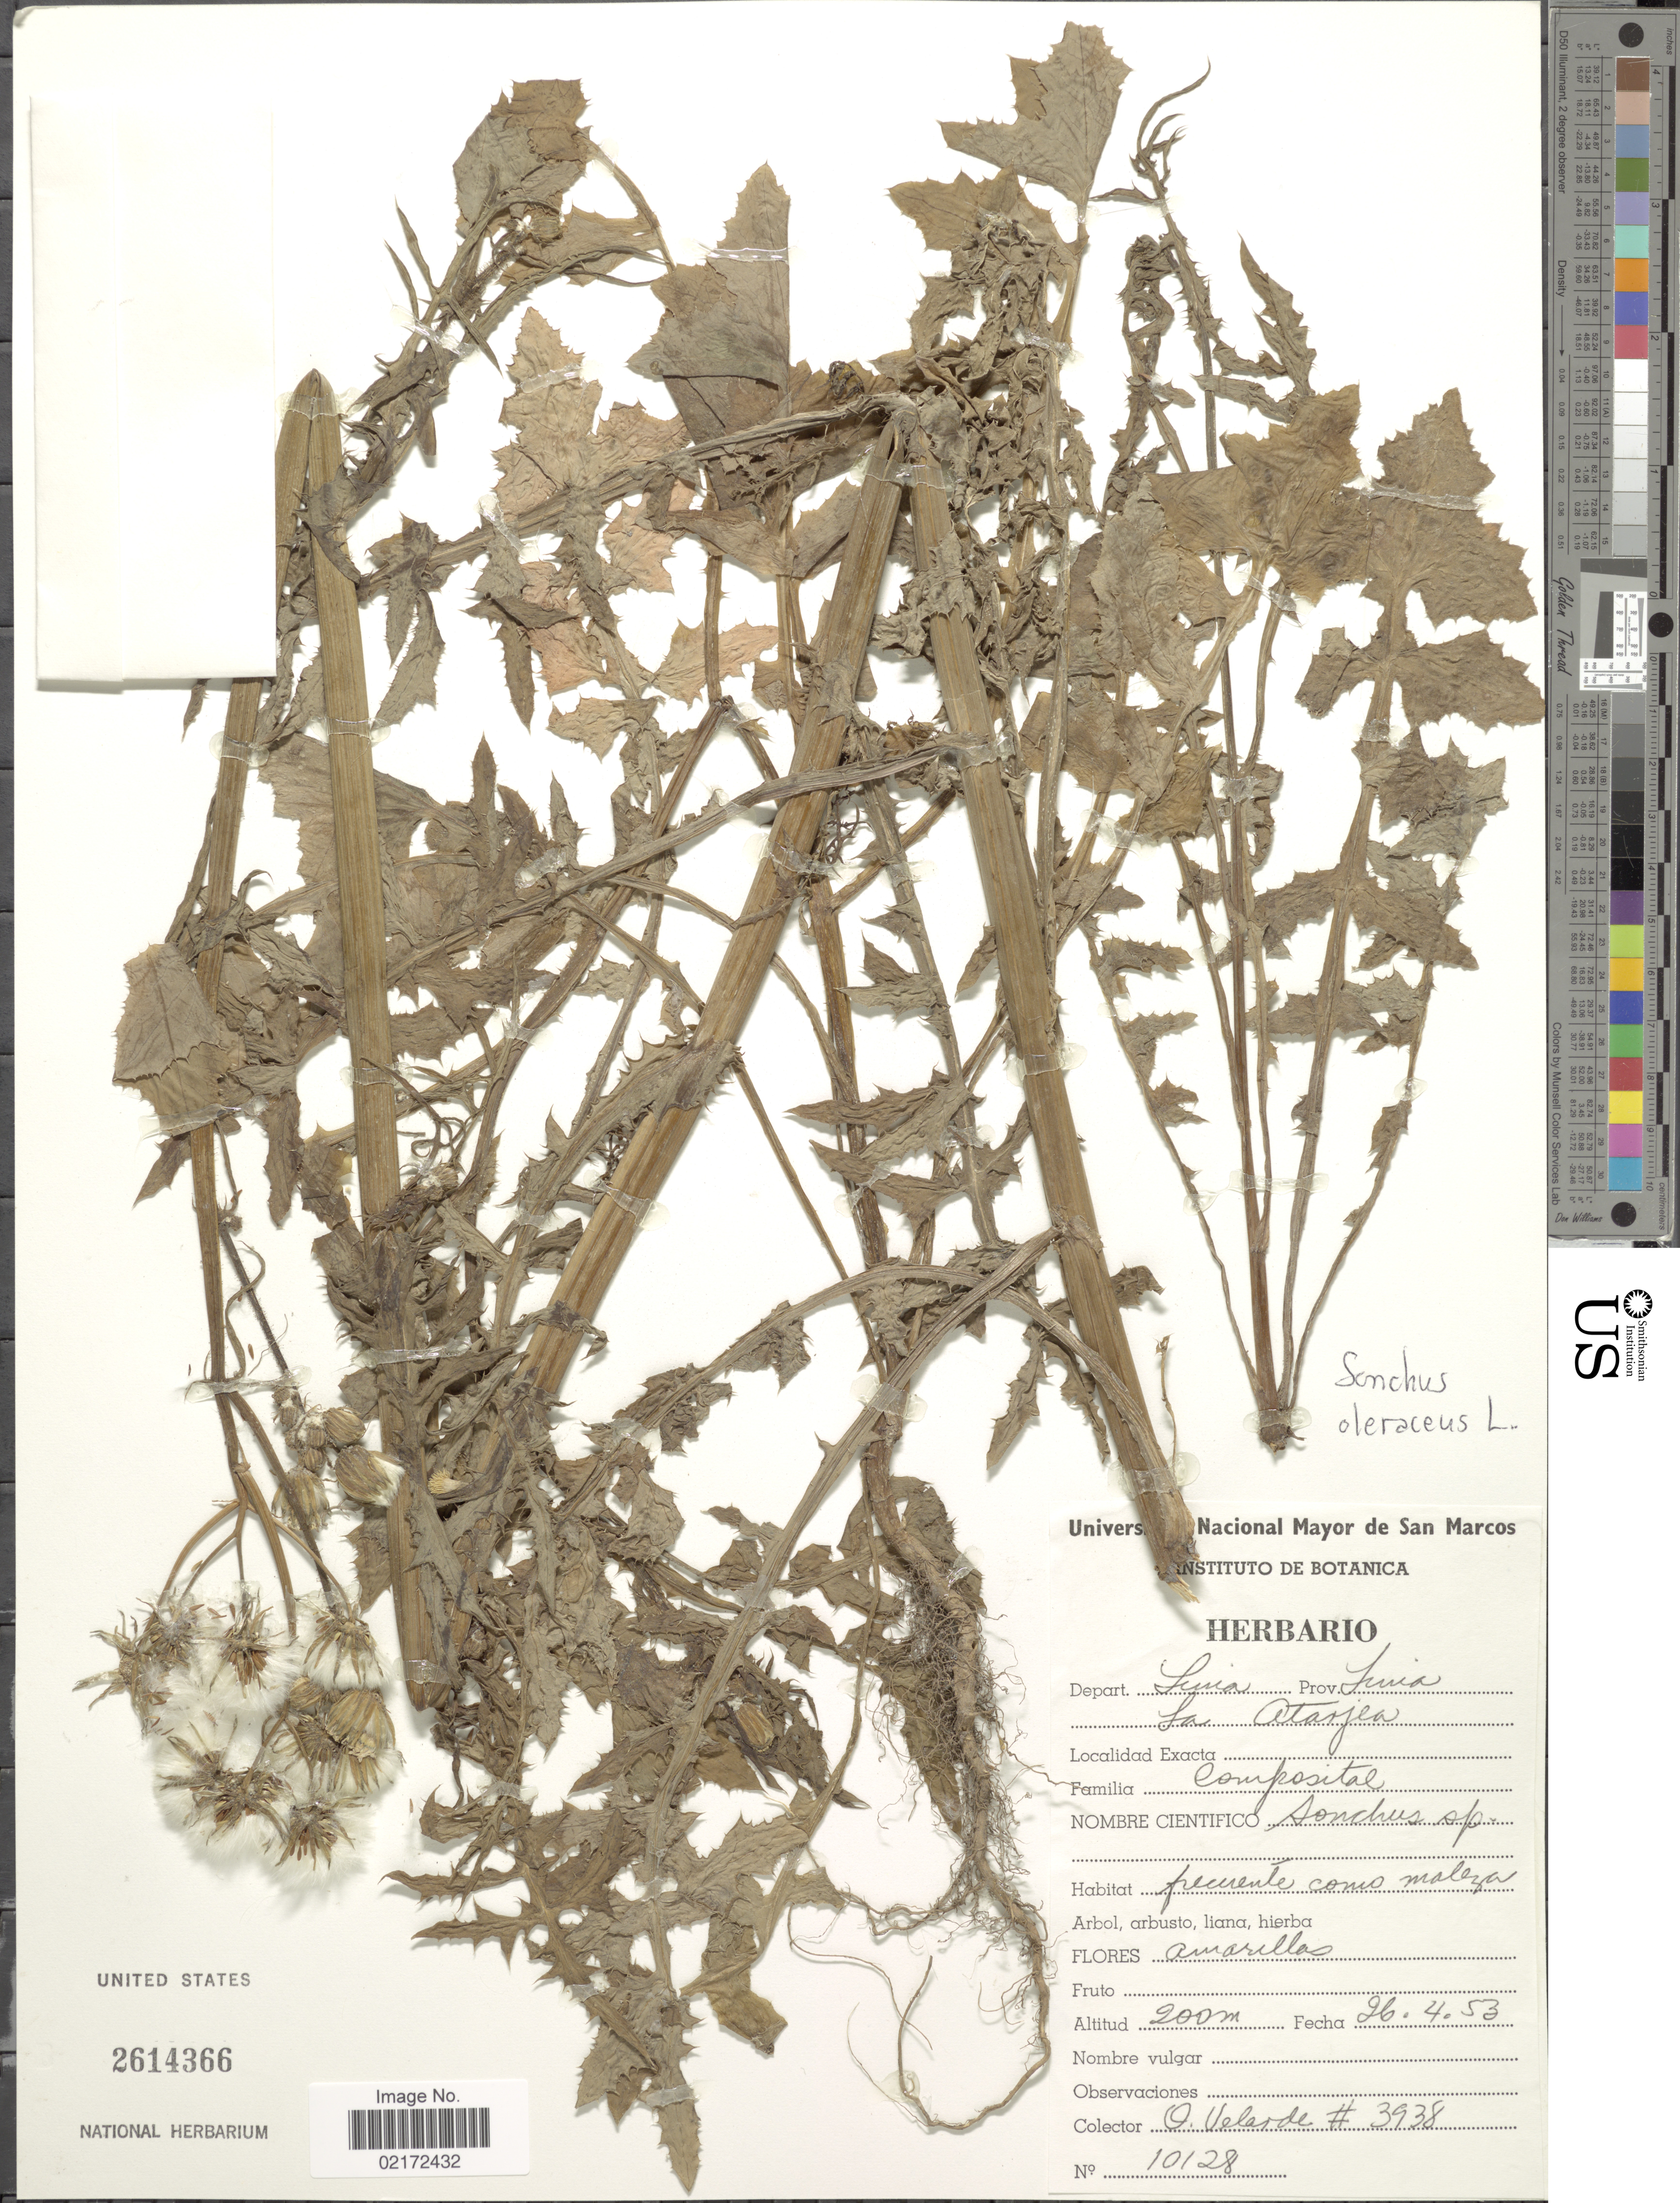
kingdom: Plantae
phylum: Tracheophyta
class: Magnoliopsida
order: Asterales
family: Asteraceae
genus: Sonchus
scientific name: Sonchus oleraceus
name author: L.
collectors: O. Velarde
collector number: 3938/10128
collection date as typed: Transcribed d/m/y: 26/4/53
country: Peru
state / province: Lima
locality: Depart. Lima. Prov. Lima. La Atarjea.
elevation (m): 200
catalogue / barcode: US 2614366